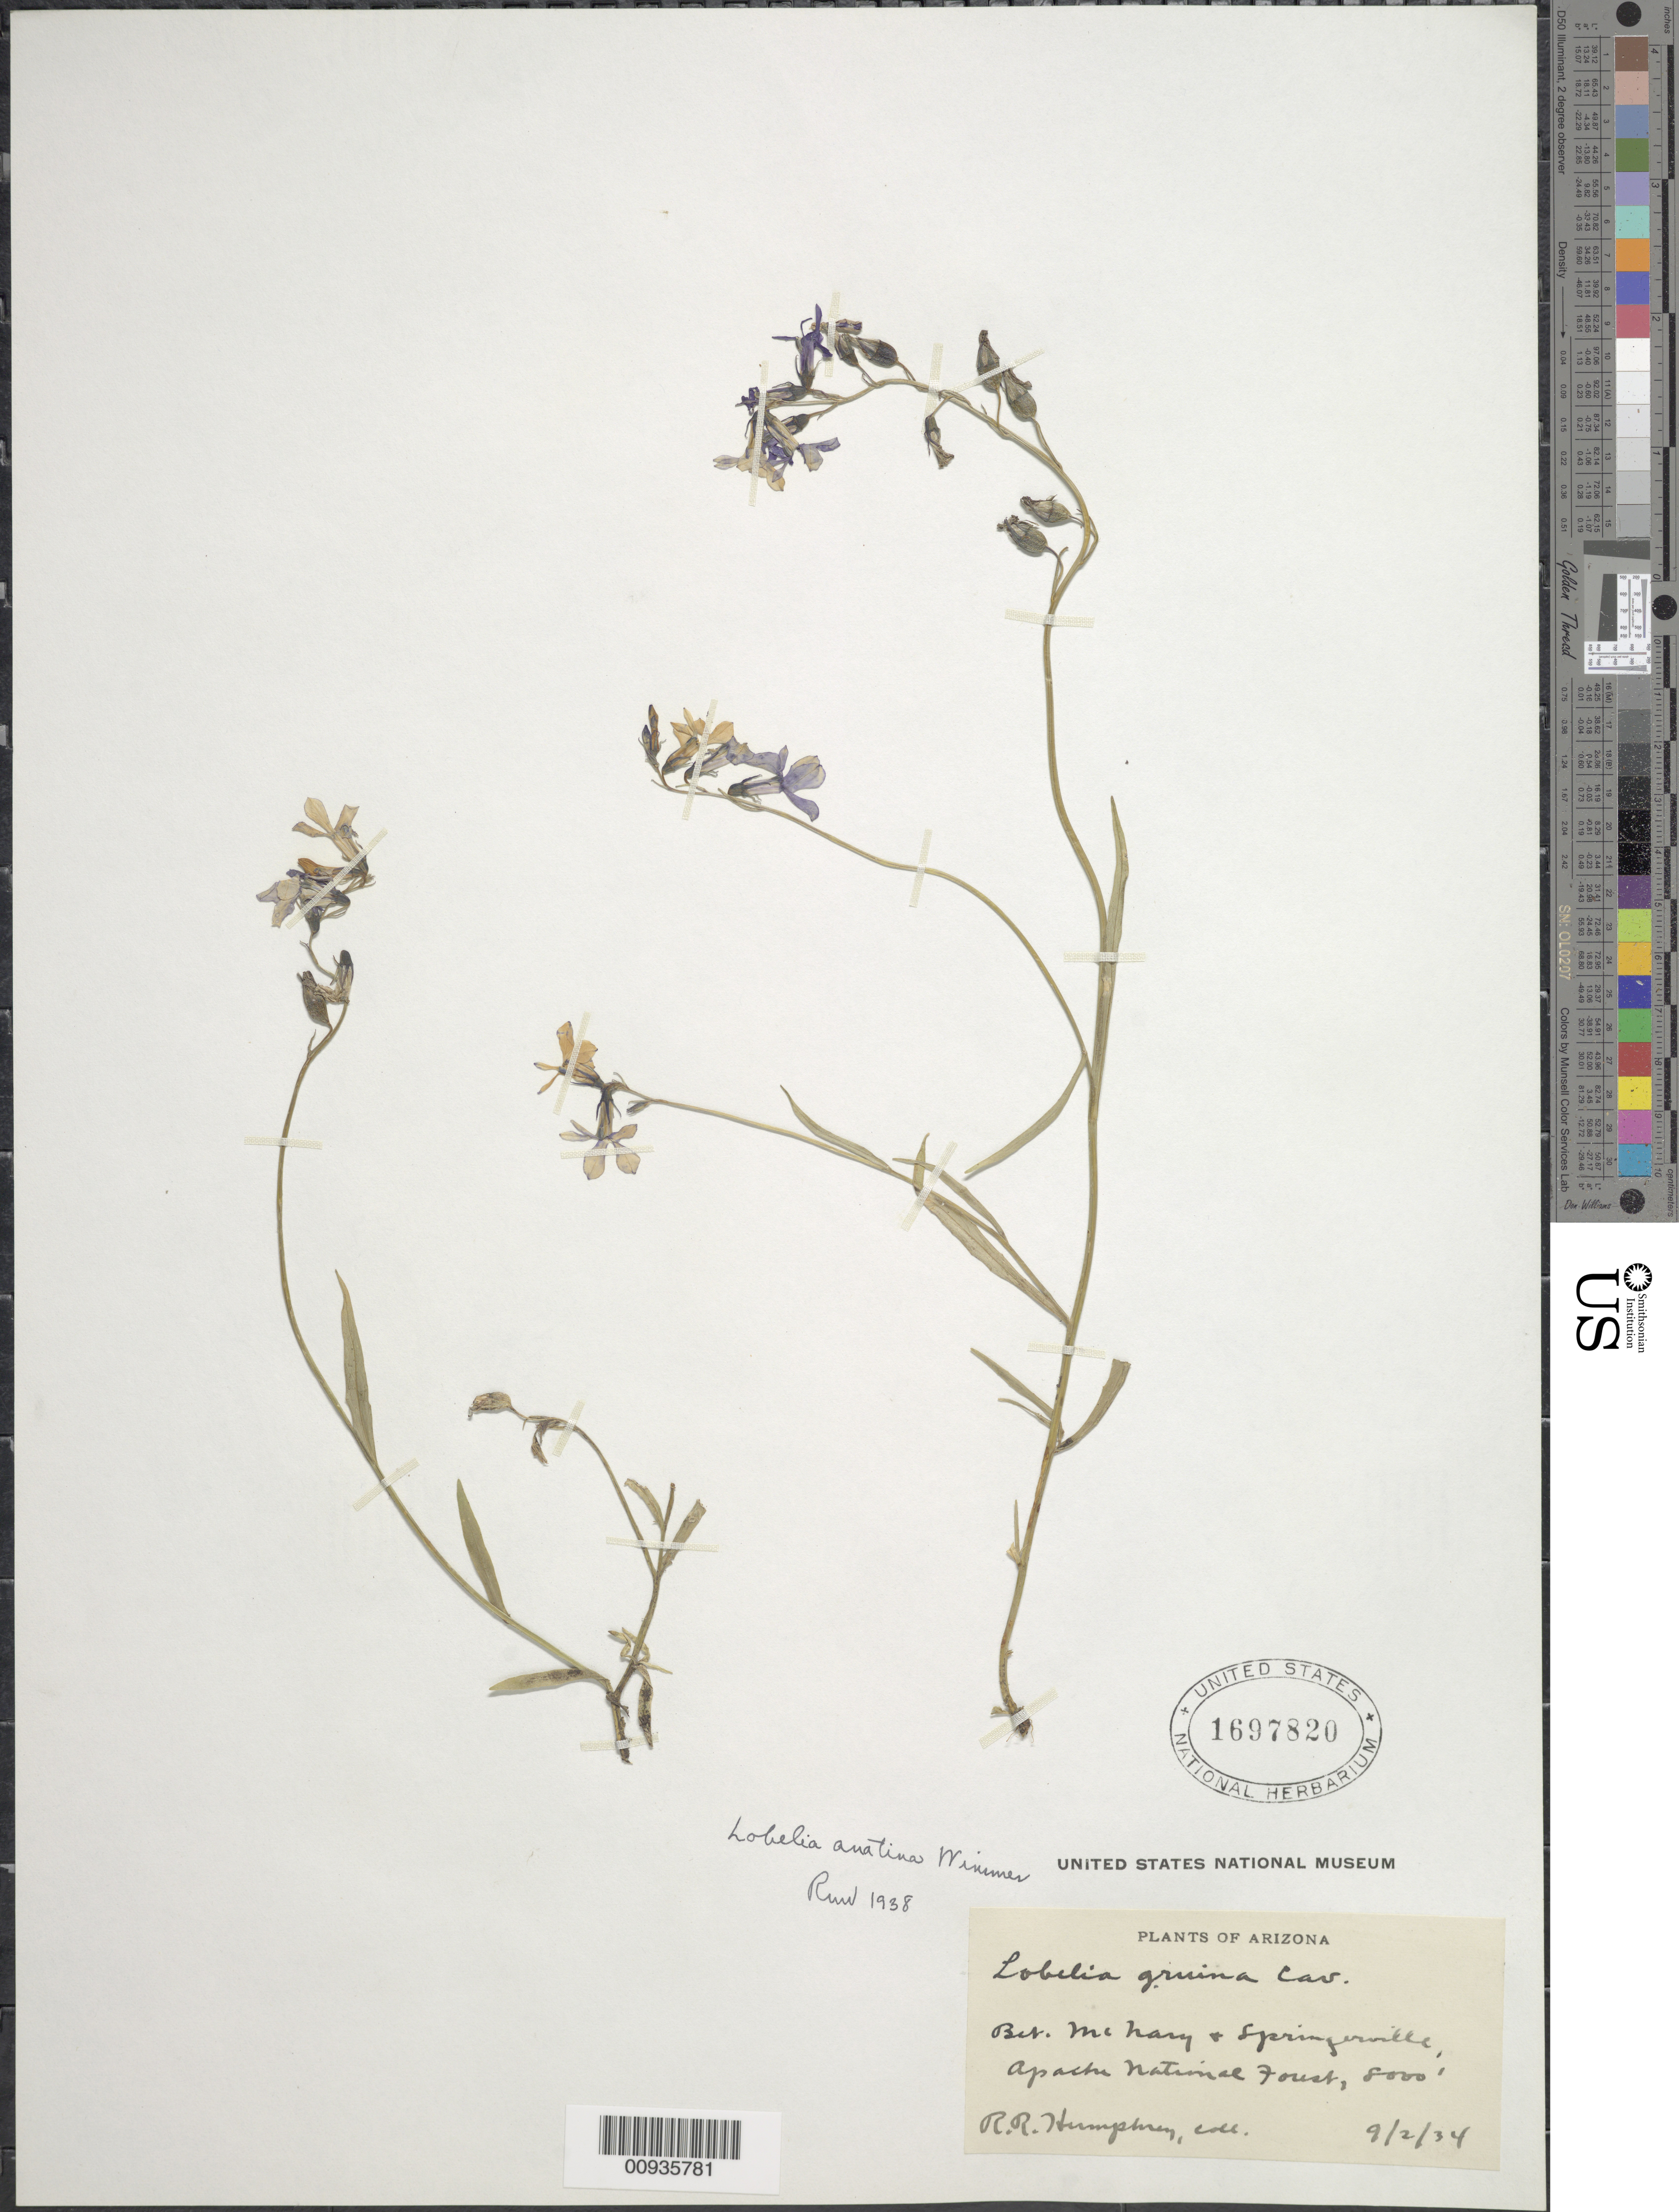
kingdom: Plantae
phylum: Tracheophyta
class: Magnoliopsida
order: Asterales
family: Campanulaceae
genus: Lobelia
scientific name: Lobelia anatina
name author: E. Wimm.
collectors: R. Humphrey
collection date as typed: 9/2/34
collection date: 1934-09-02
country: United States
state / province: Arizona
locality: Bet. McNary and Springerville, Apache National Forest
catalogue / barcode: US 1697820